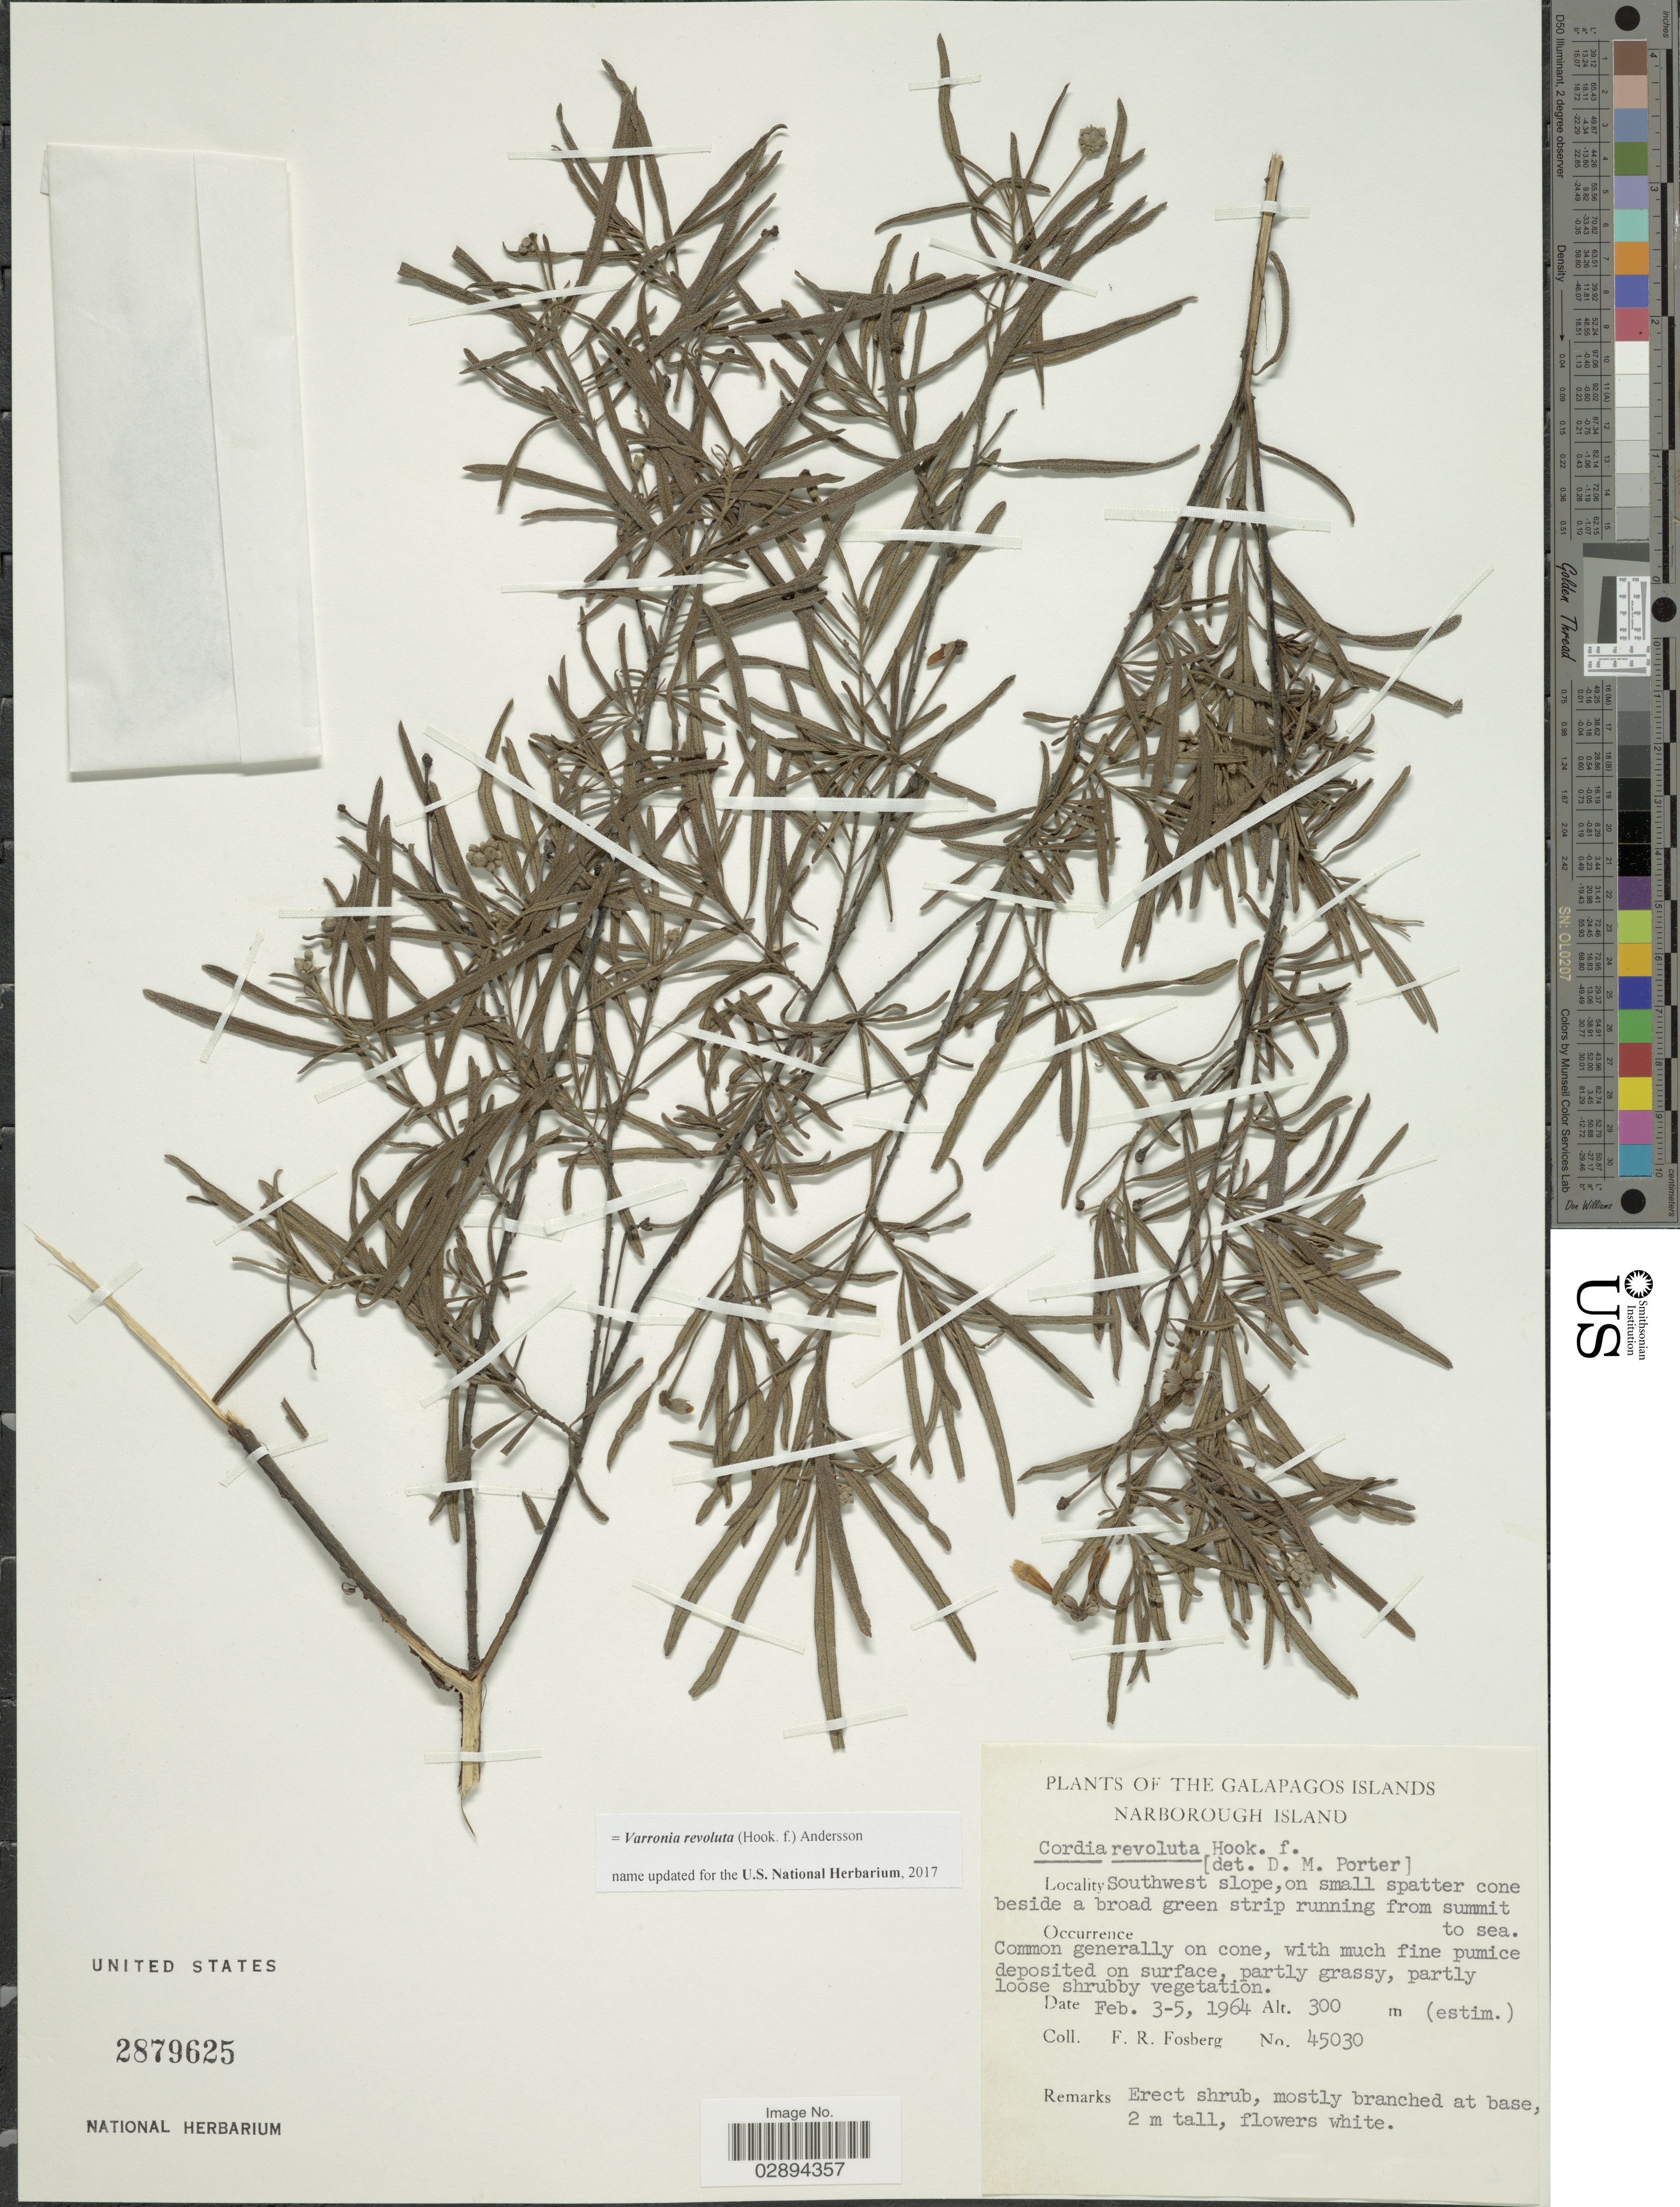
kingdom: Plantae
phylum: Tracheophyta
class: Magnoliopsida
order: Boraginales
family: Cordiaceae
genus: Varronia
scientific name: Varronia revoluta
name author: (Hook. f.) Andersson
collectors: F. R. Fosberg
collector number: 45030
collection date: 1964-02-03/1964-02-05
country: Ecuador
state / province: Colón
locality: Galapagos Islands, Narborough Island, Southwest slope, on small spatter cone beside a broad green strip running from summit to sea.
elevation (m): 300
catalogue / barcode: US 2879625